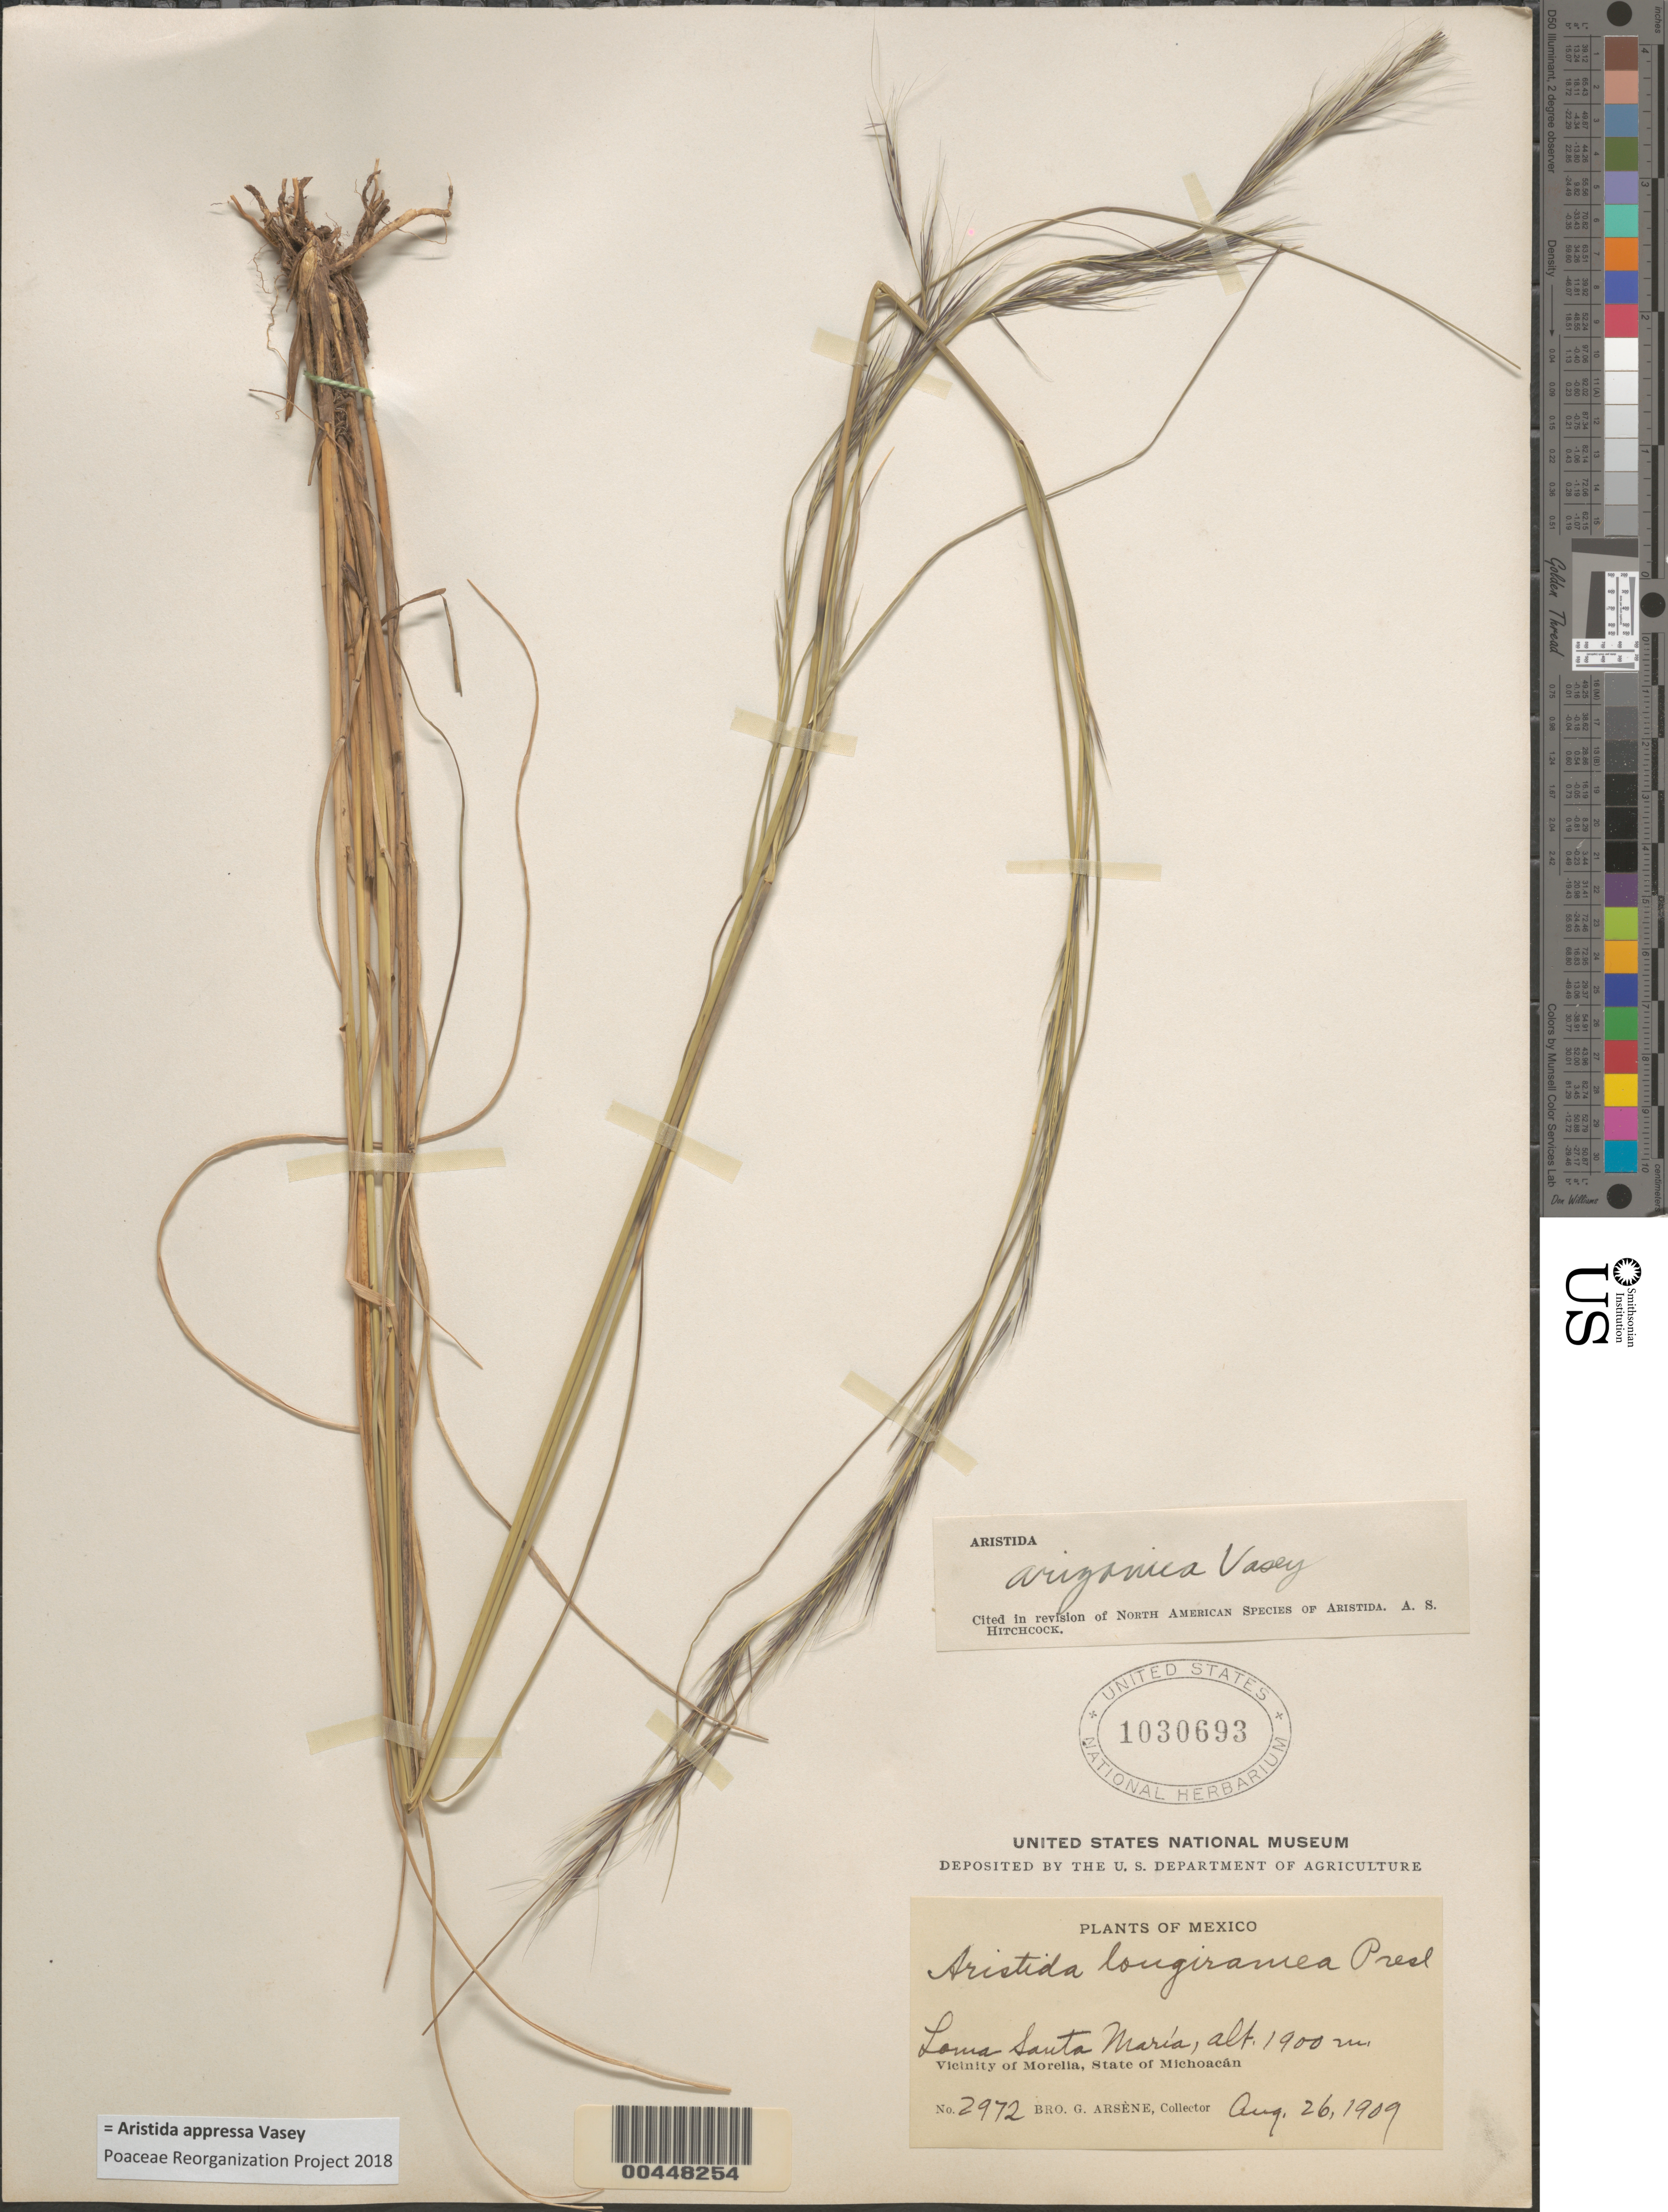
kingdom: Plantae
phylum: Tracheophyta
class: Liliopsida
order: Poales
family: Poaceae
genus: Aristida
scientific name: Aristida appressa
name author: Vasey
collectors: Bro. G. Arsène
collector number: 2972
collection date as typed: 26 Aug 1909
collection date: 1909-08-26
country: Mexico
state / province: Michoacán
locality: Vicinity of Morelia, Loma Santa María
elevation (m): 1900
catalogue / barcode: US 1030693